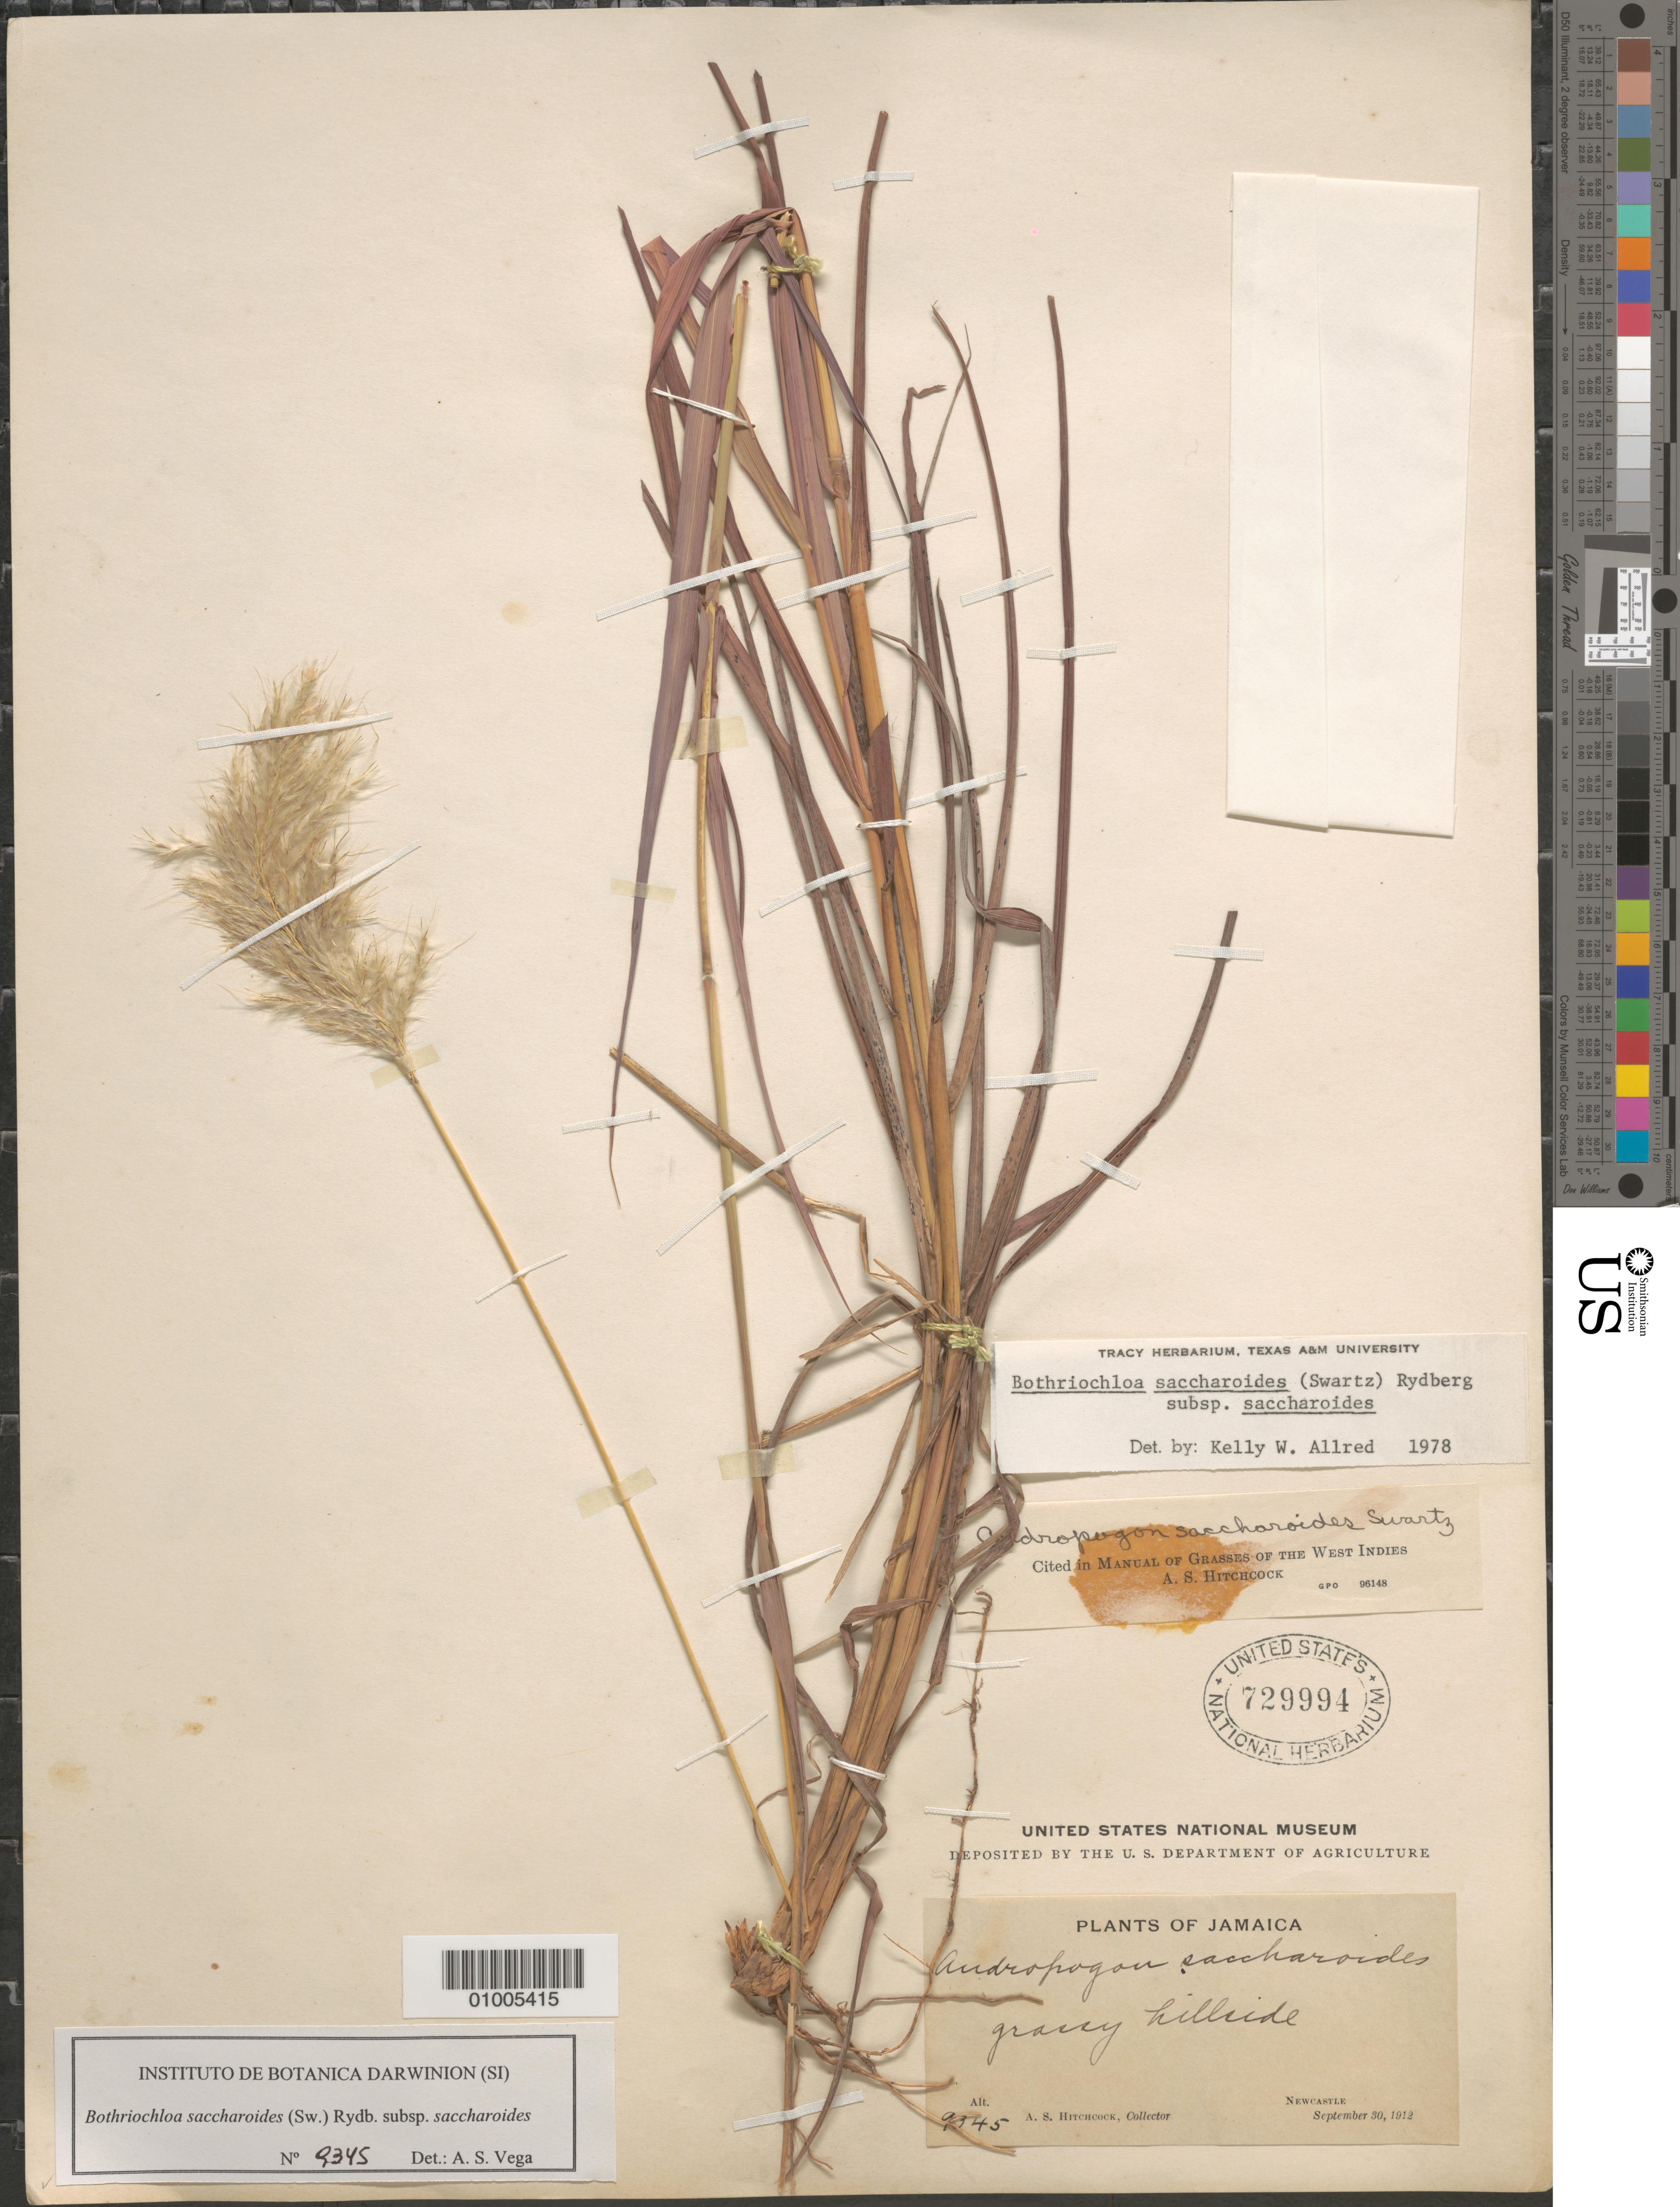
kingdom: Plantae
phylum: Tracheophyta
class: Liliopsida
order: Poales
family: Poaceae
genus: Bothriochloa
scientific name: Bothriochloa saccharoides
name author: (Sw.) Rydb.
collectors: A. S. Hitchcock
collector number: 9345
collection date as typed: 30 Sep 1912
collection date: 1912-09-30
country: Jamaica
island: Jamaica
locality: grassy hillside.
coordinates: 0 N, 0 E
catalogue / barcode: US 729994